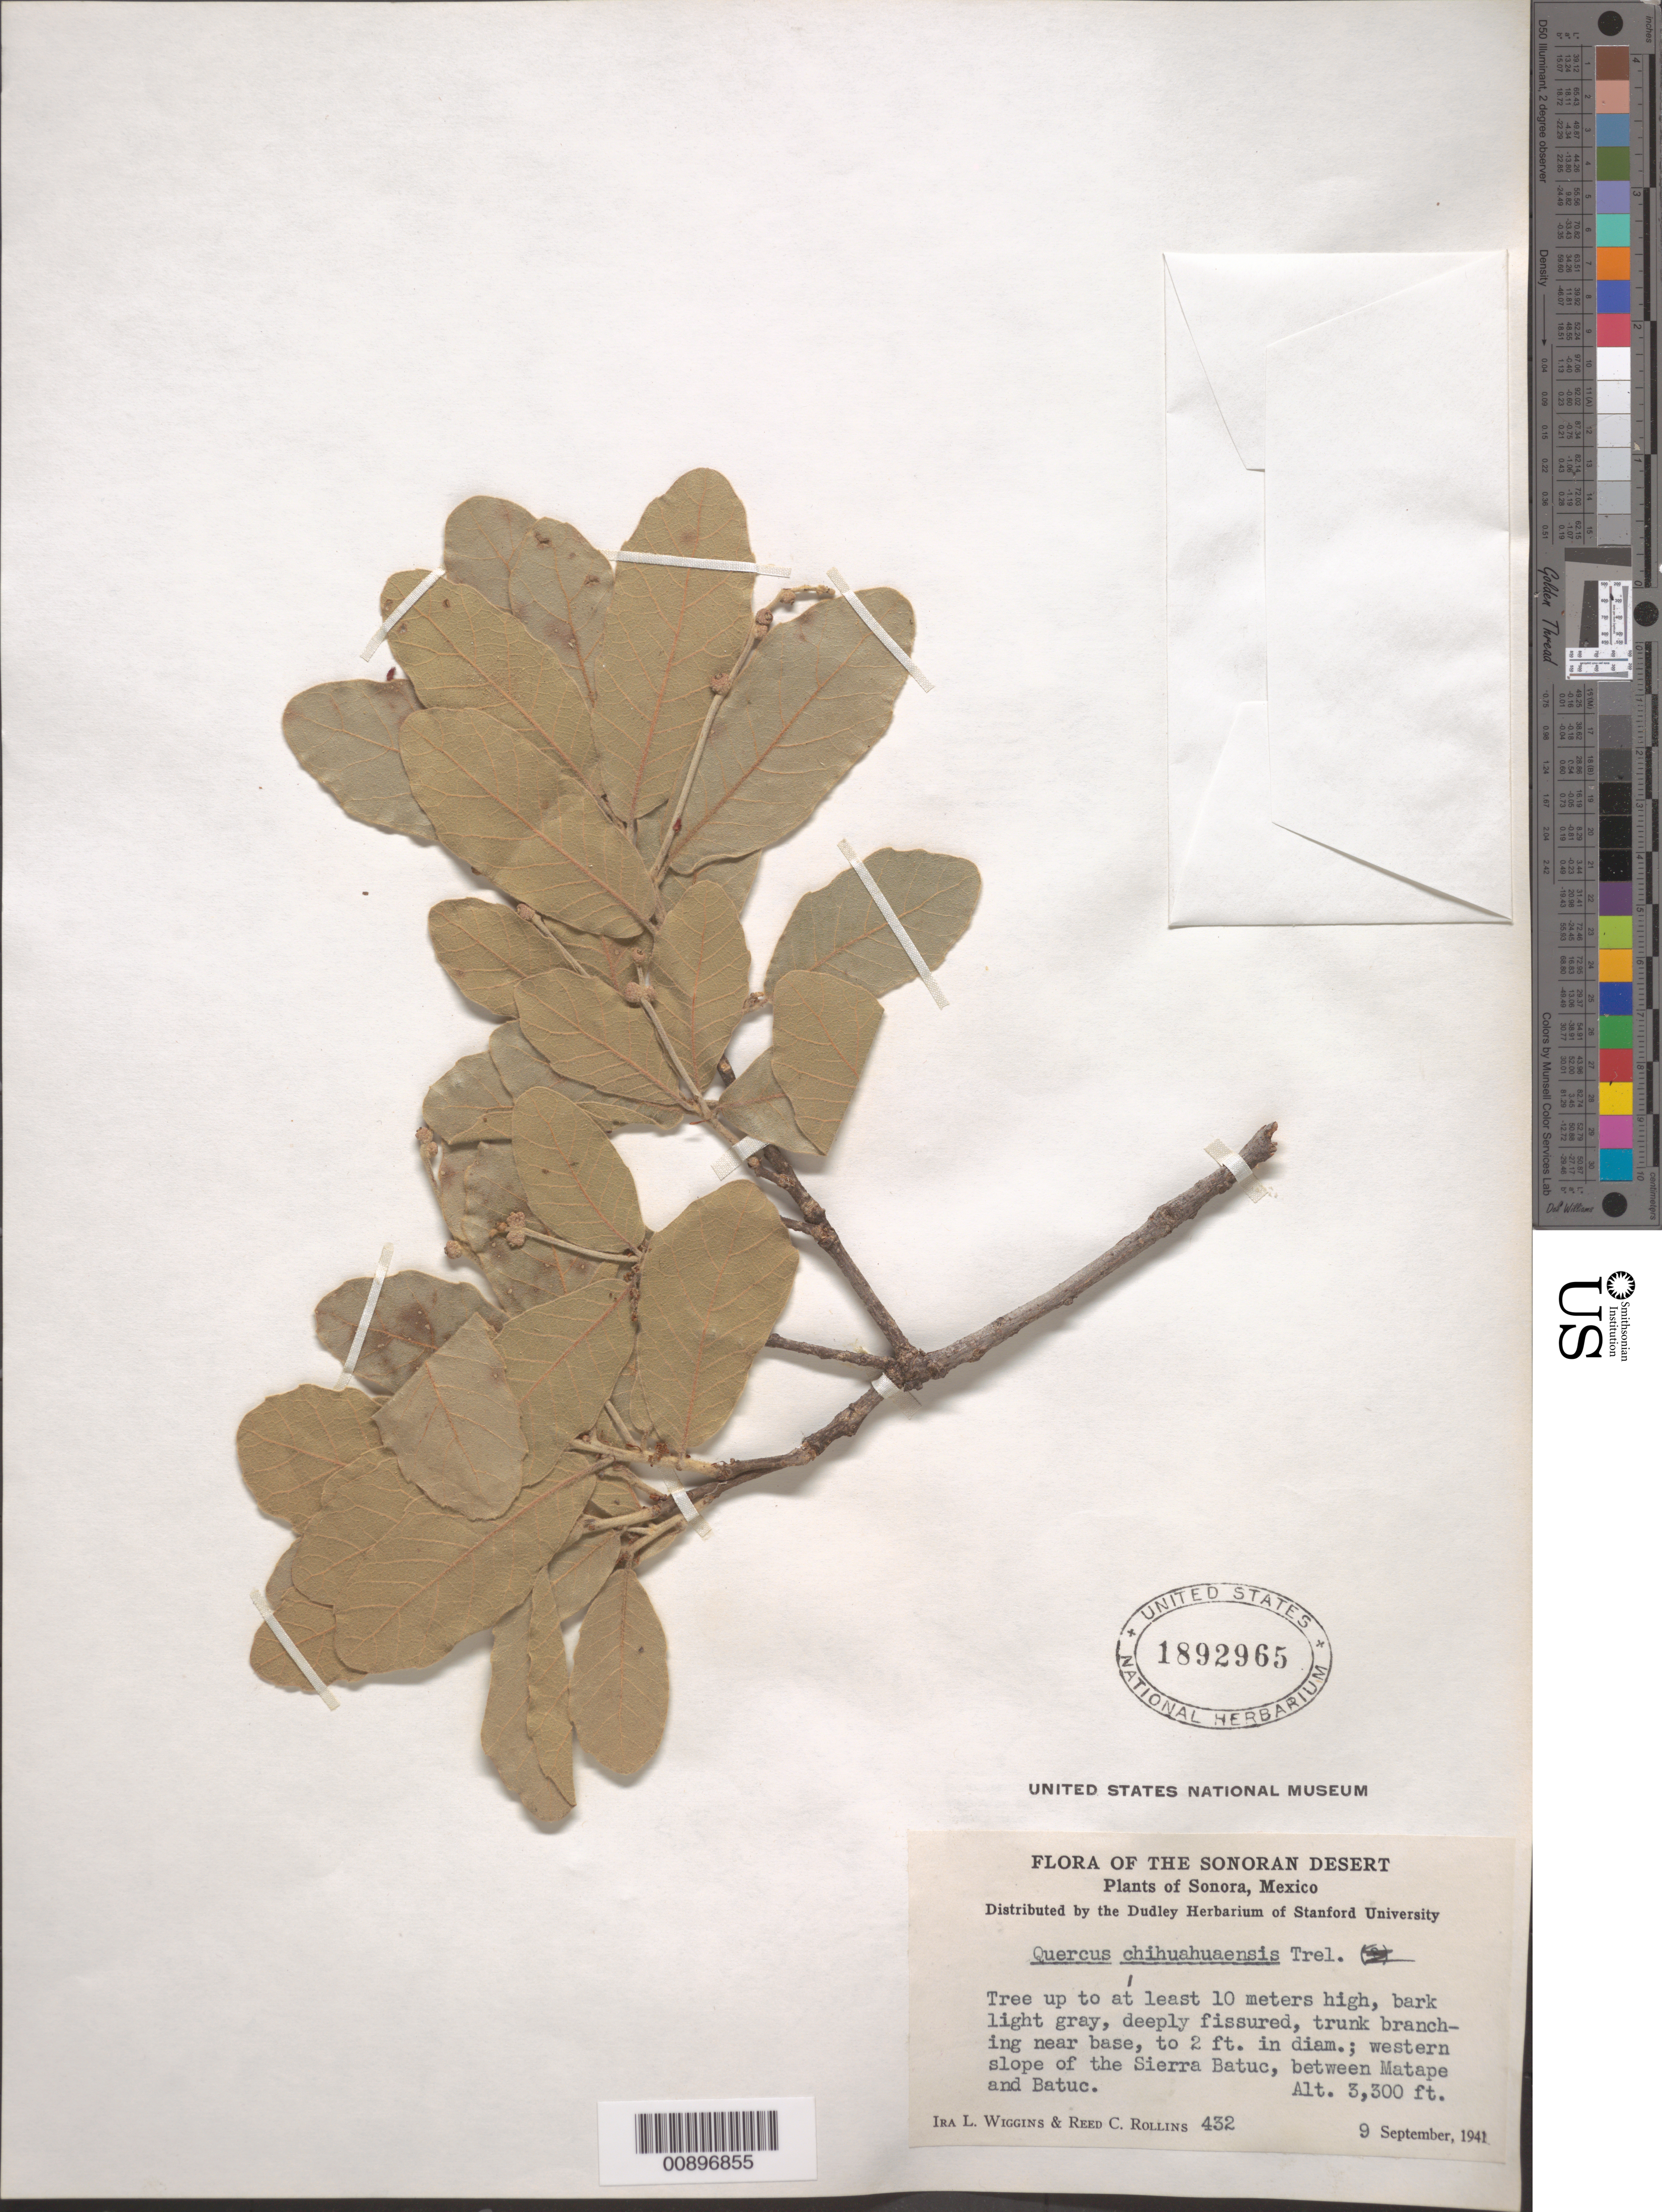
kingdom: Plantae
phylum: Tracheophyta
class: Magnoliopsida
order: Fagales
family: Fagaceae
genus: Quercus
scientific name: Quercus chihuahuensis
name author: Trel.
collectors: I. L. Wiggins & R. C. Rollins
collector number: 432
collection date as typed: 09 Sep 1941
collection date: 1941-09-09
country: Mexico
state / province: Sonora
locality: Western slope of the Sierra Batuc, between Matape and Batuc. Sonora.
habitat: Sonoran Desert.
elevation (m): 1006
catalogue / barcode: US 1892965